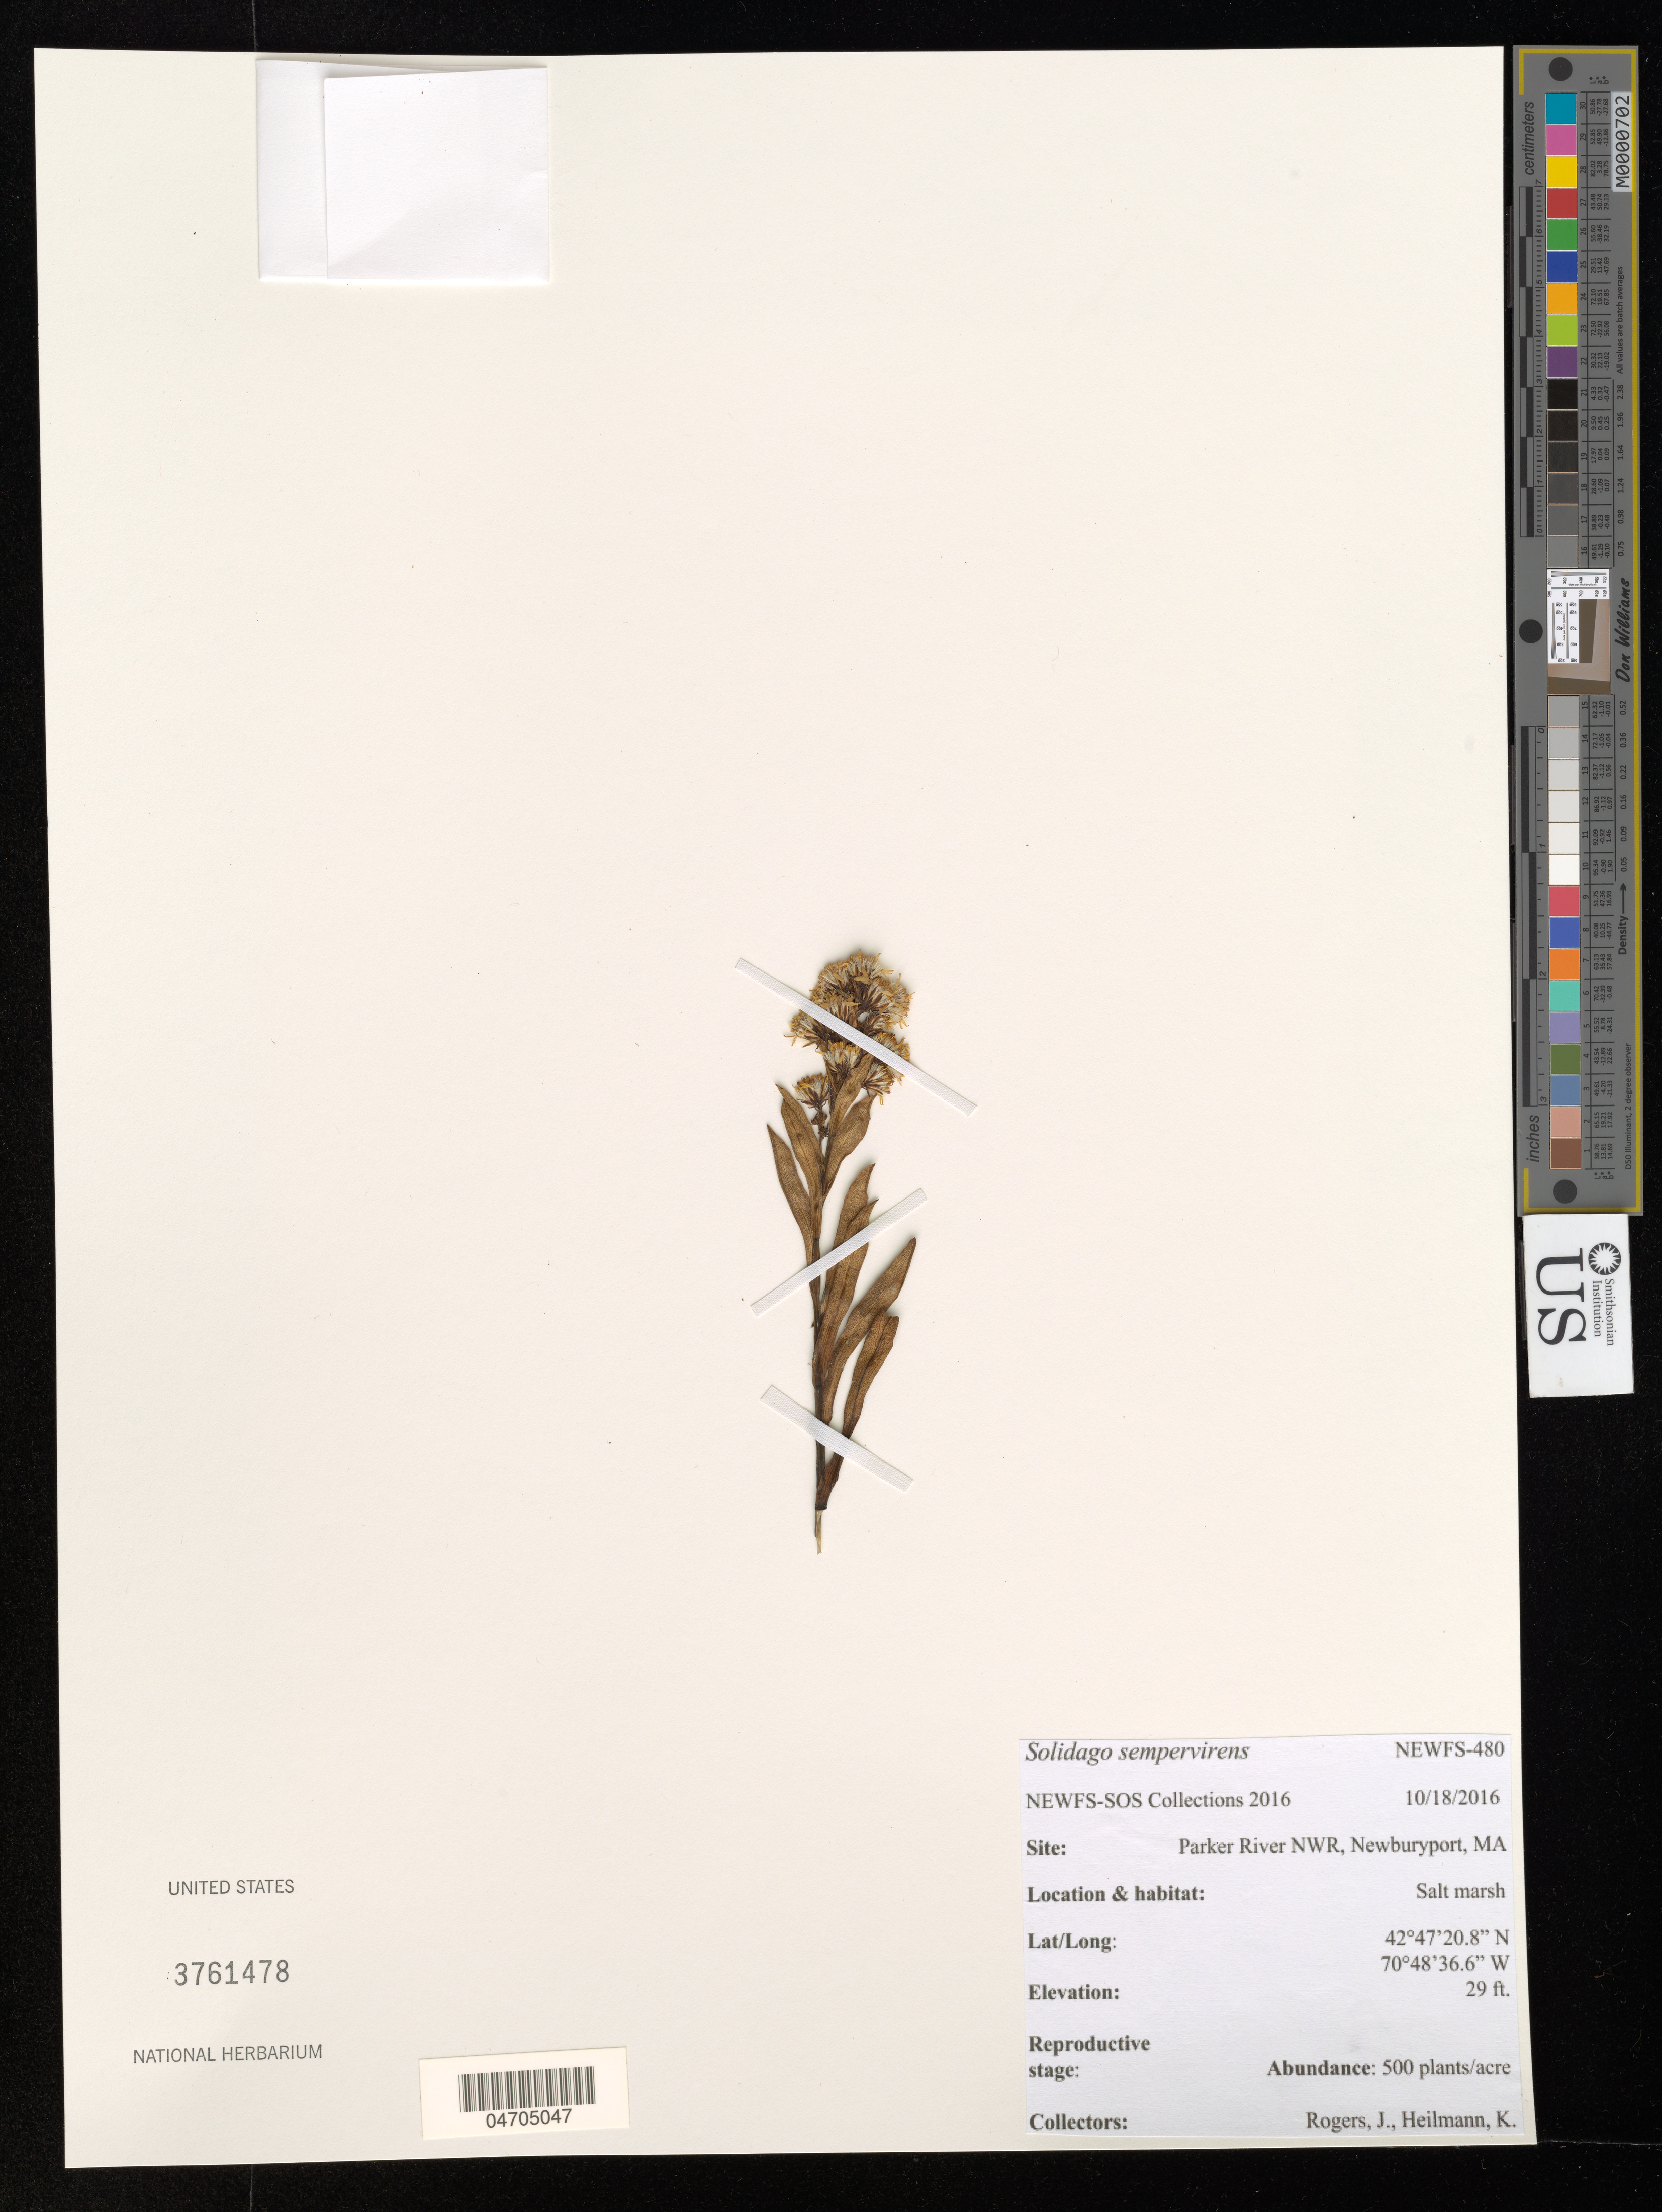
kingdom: Plantae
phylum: Tracheophyta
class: Magnoliopsida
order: Asterales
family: Asteraceae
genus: Solidago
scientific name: Solidago sempervirens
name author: L.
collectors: J. Rogers & K. Heilmann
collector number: NEWFS-480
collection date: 2016-10-18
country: United States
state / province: Massachusetts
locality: Parker River NWR, Newburyport.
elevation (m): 9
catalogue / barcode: US 3761478